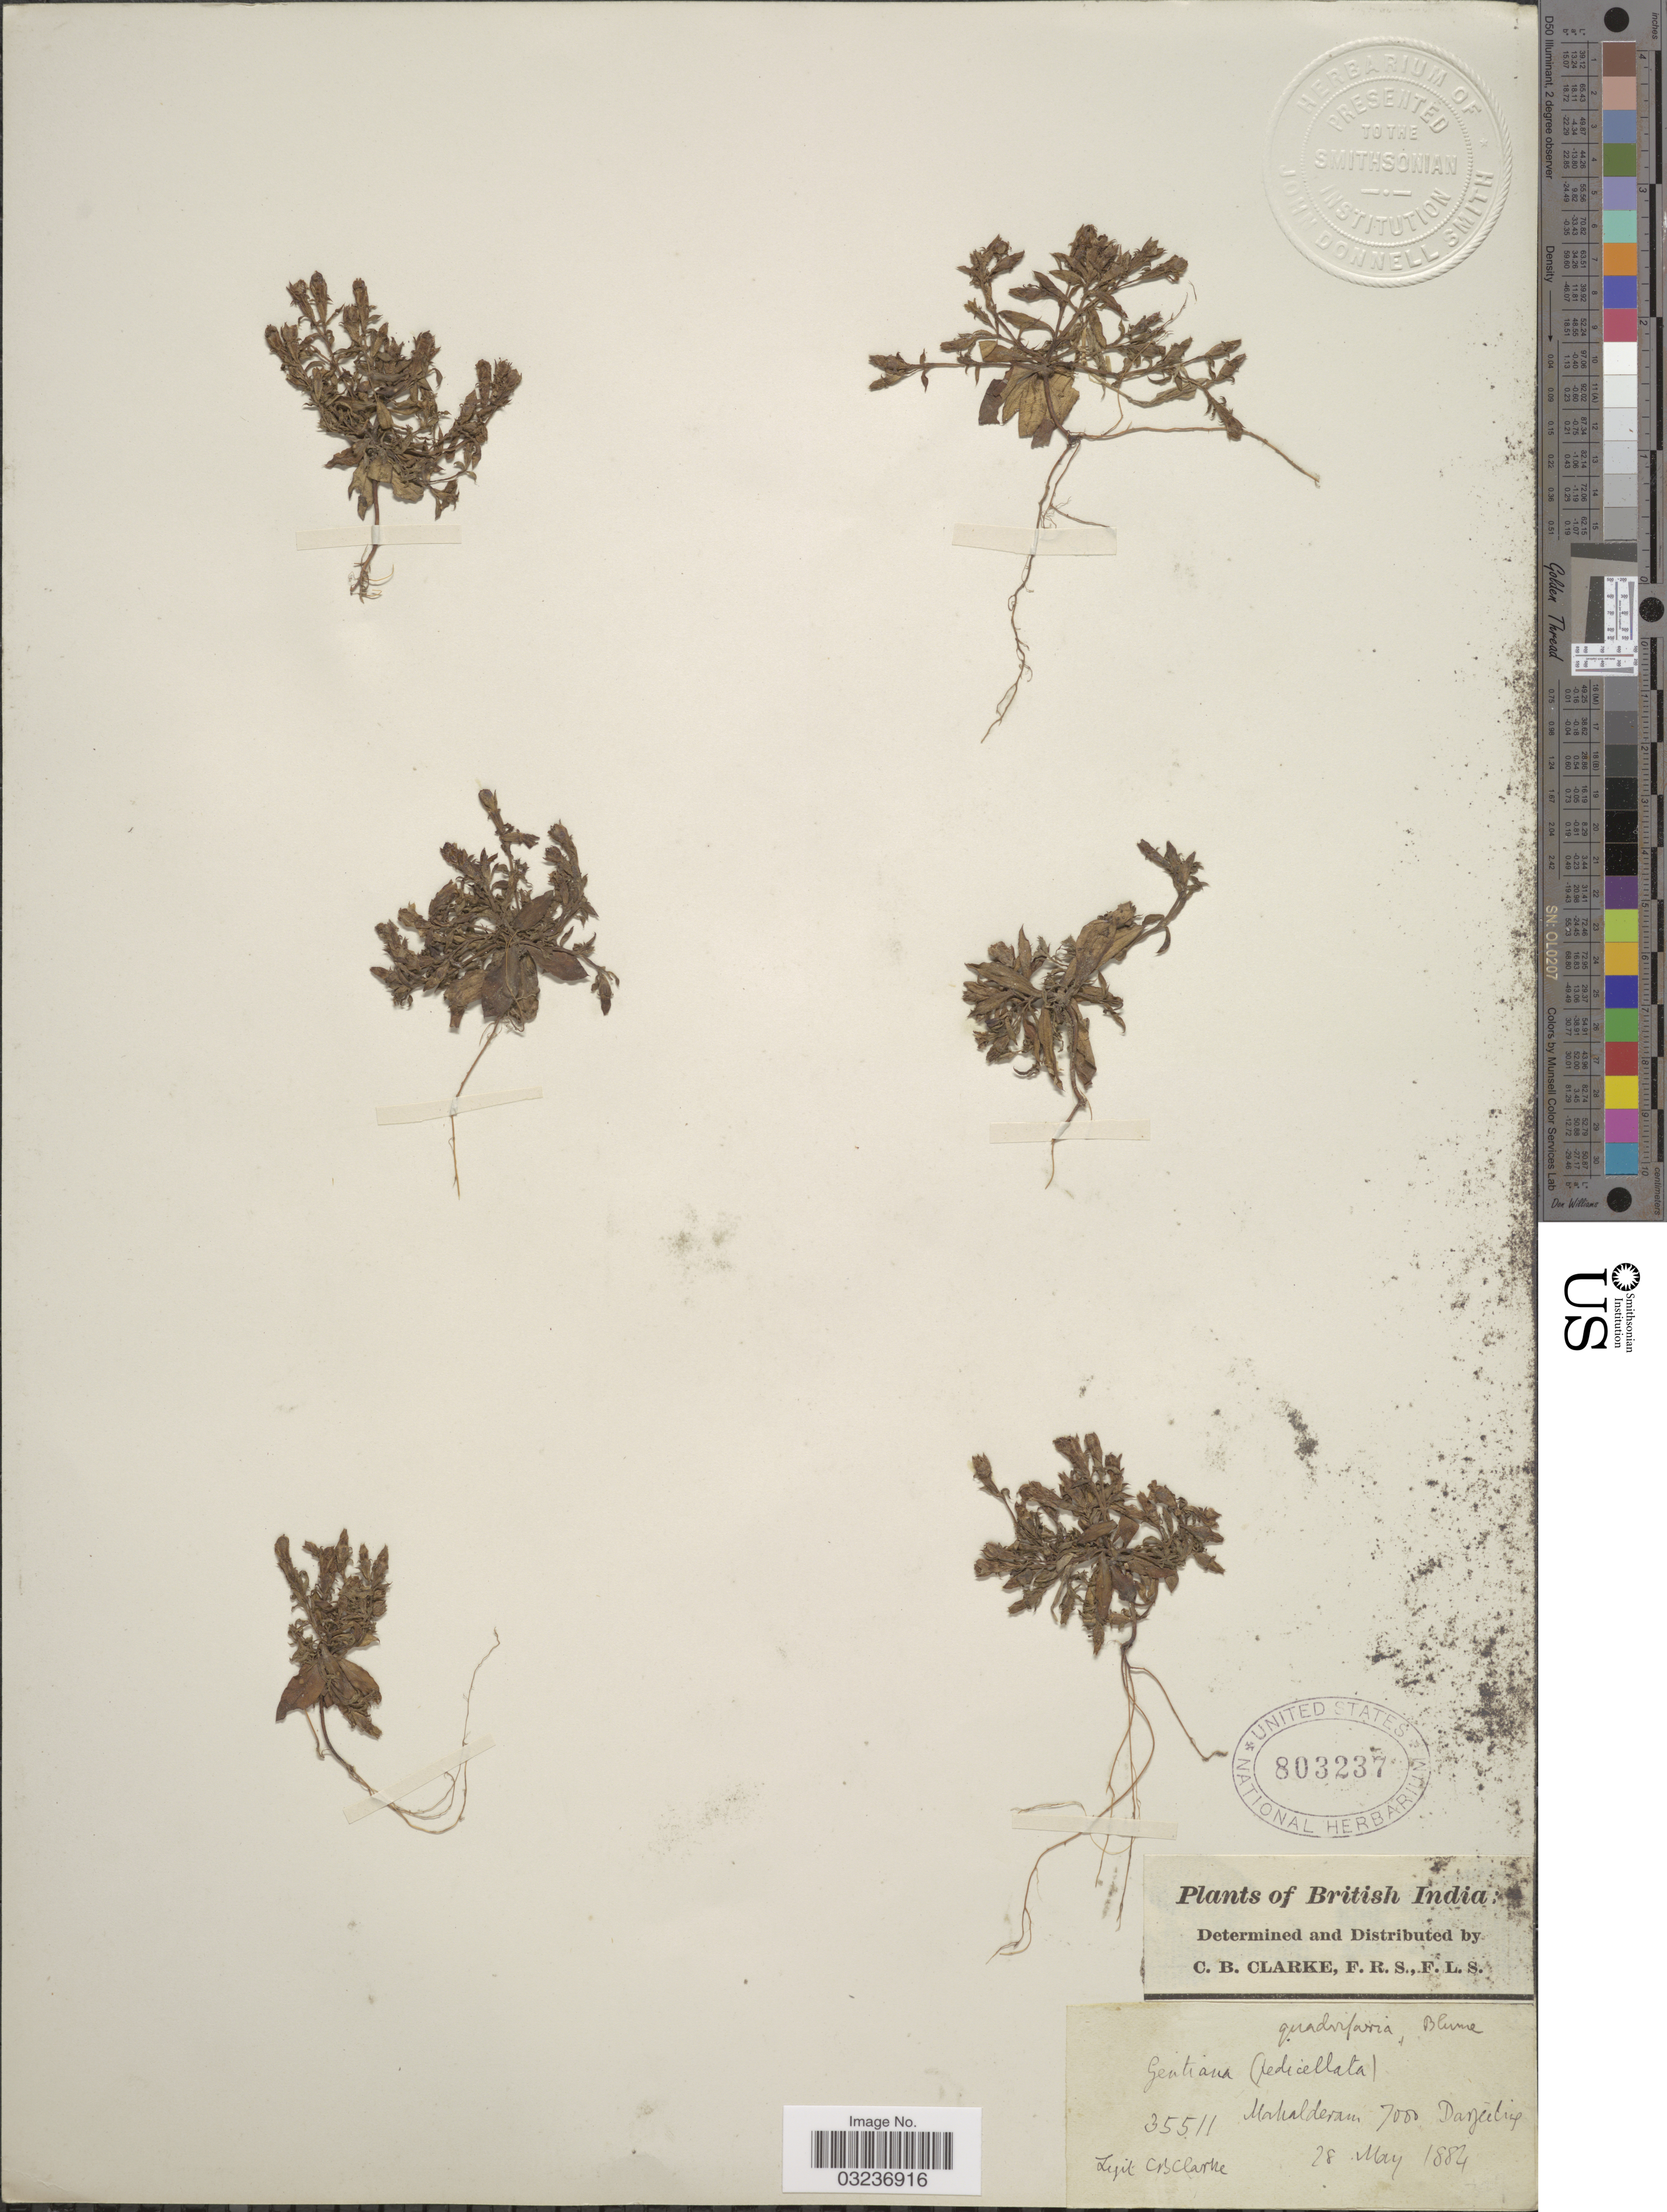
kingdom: Plantae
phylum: Tracheophyta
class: Magnoliopsida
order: Gentianales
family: Gentianaceae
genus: Gentiana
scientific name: Gentiana quadrifaria var. quadrifaria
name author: Blume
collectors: C. B. Clarke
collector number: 35511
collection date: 1884-05-28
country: India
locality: British India, Mahalderam, Darjeeling.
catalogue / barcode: US 803237